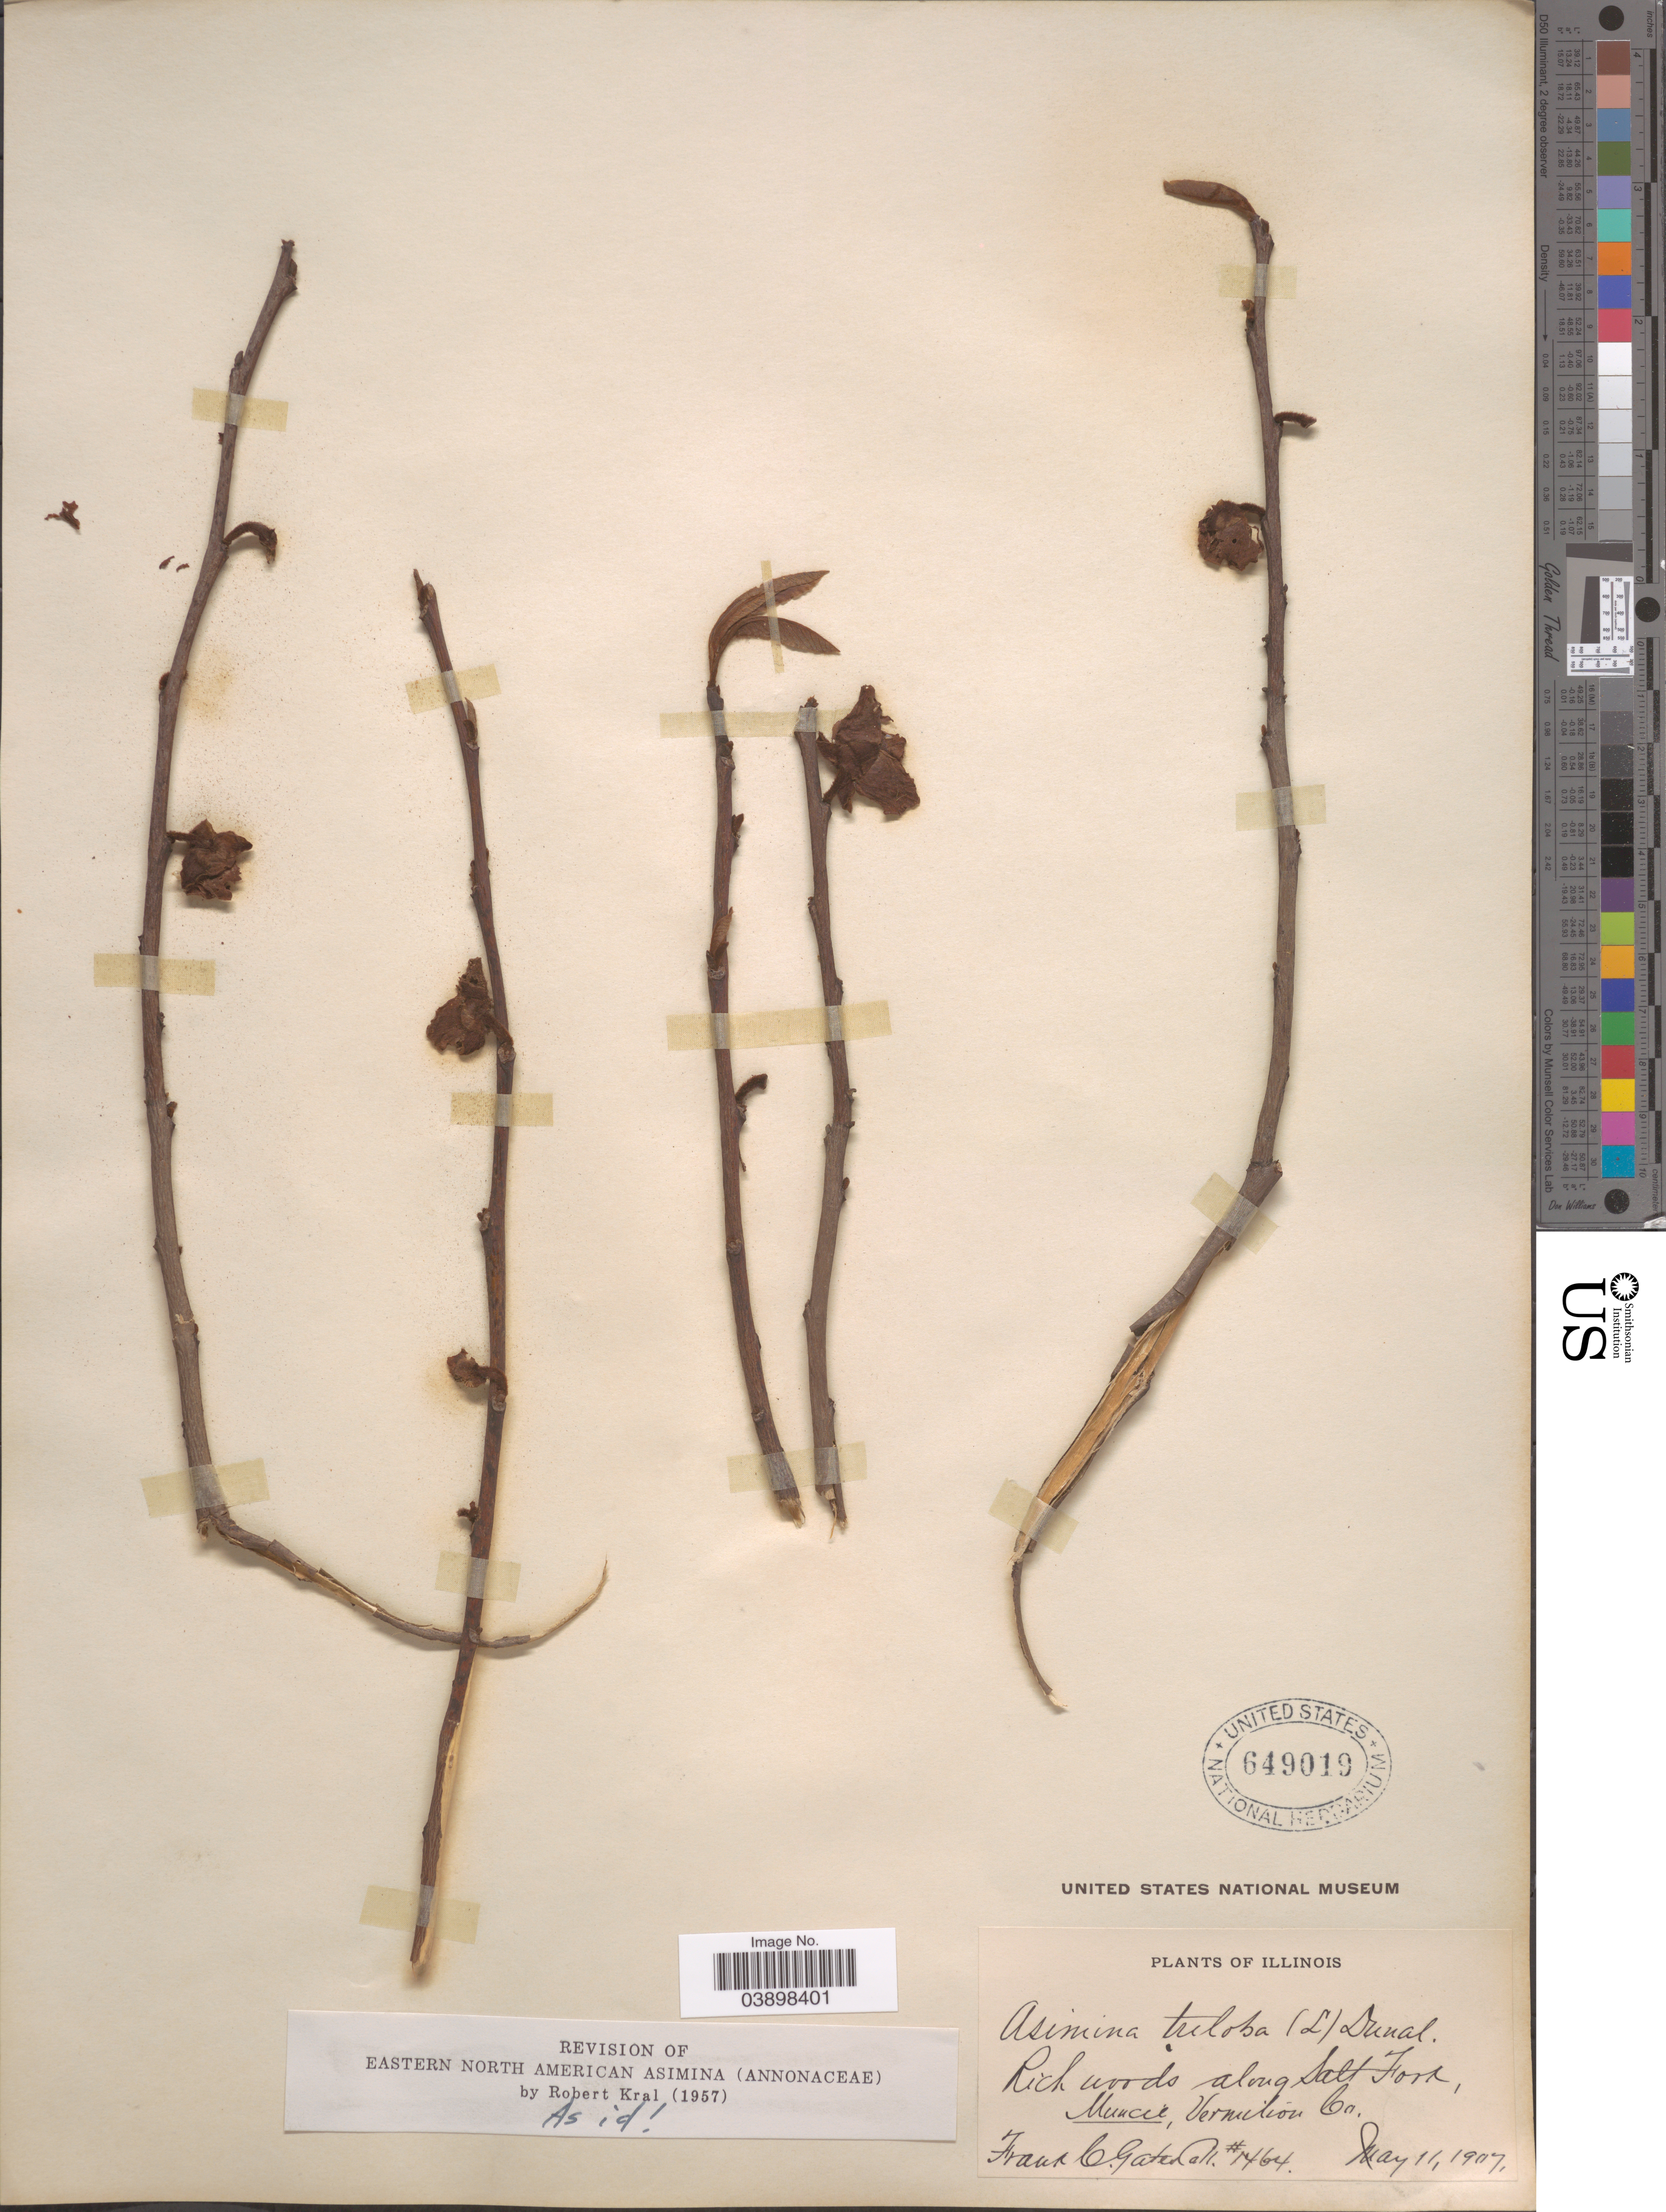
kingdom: Plantae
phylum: Tracheophyta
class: Magnoliopsida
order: Magnoliales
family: Annonaceae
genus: Asimina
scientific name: Asimina triloba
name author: (L.) Dunal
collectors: F. C. Gates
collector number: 1464*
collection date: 1907-05-11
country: United States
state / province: Illinois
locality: Rich woods along Salt Fork, Muncie, Vermilion Co.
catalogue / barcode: US 649019